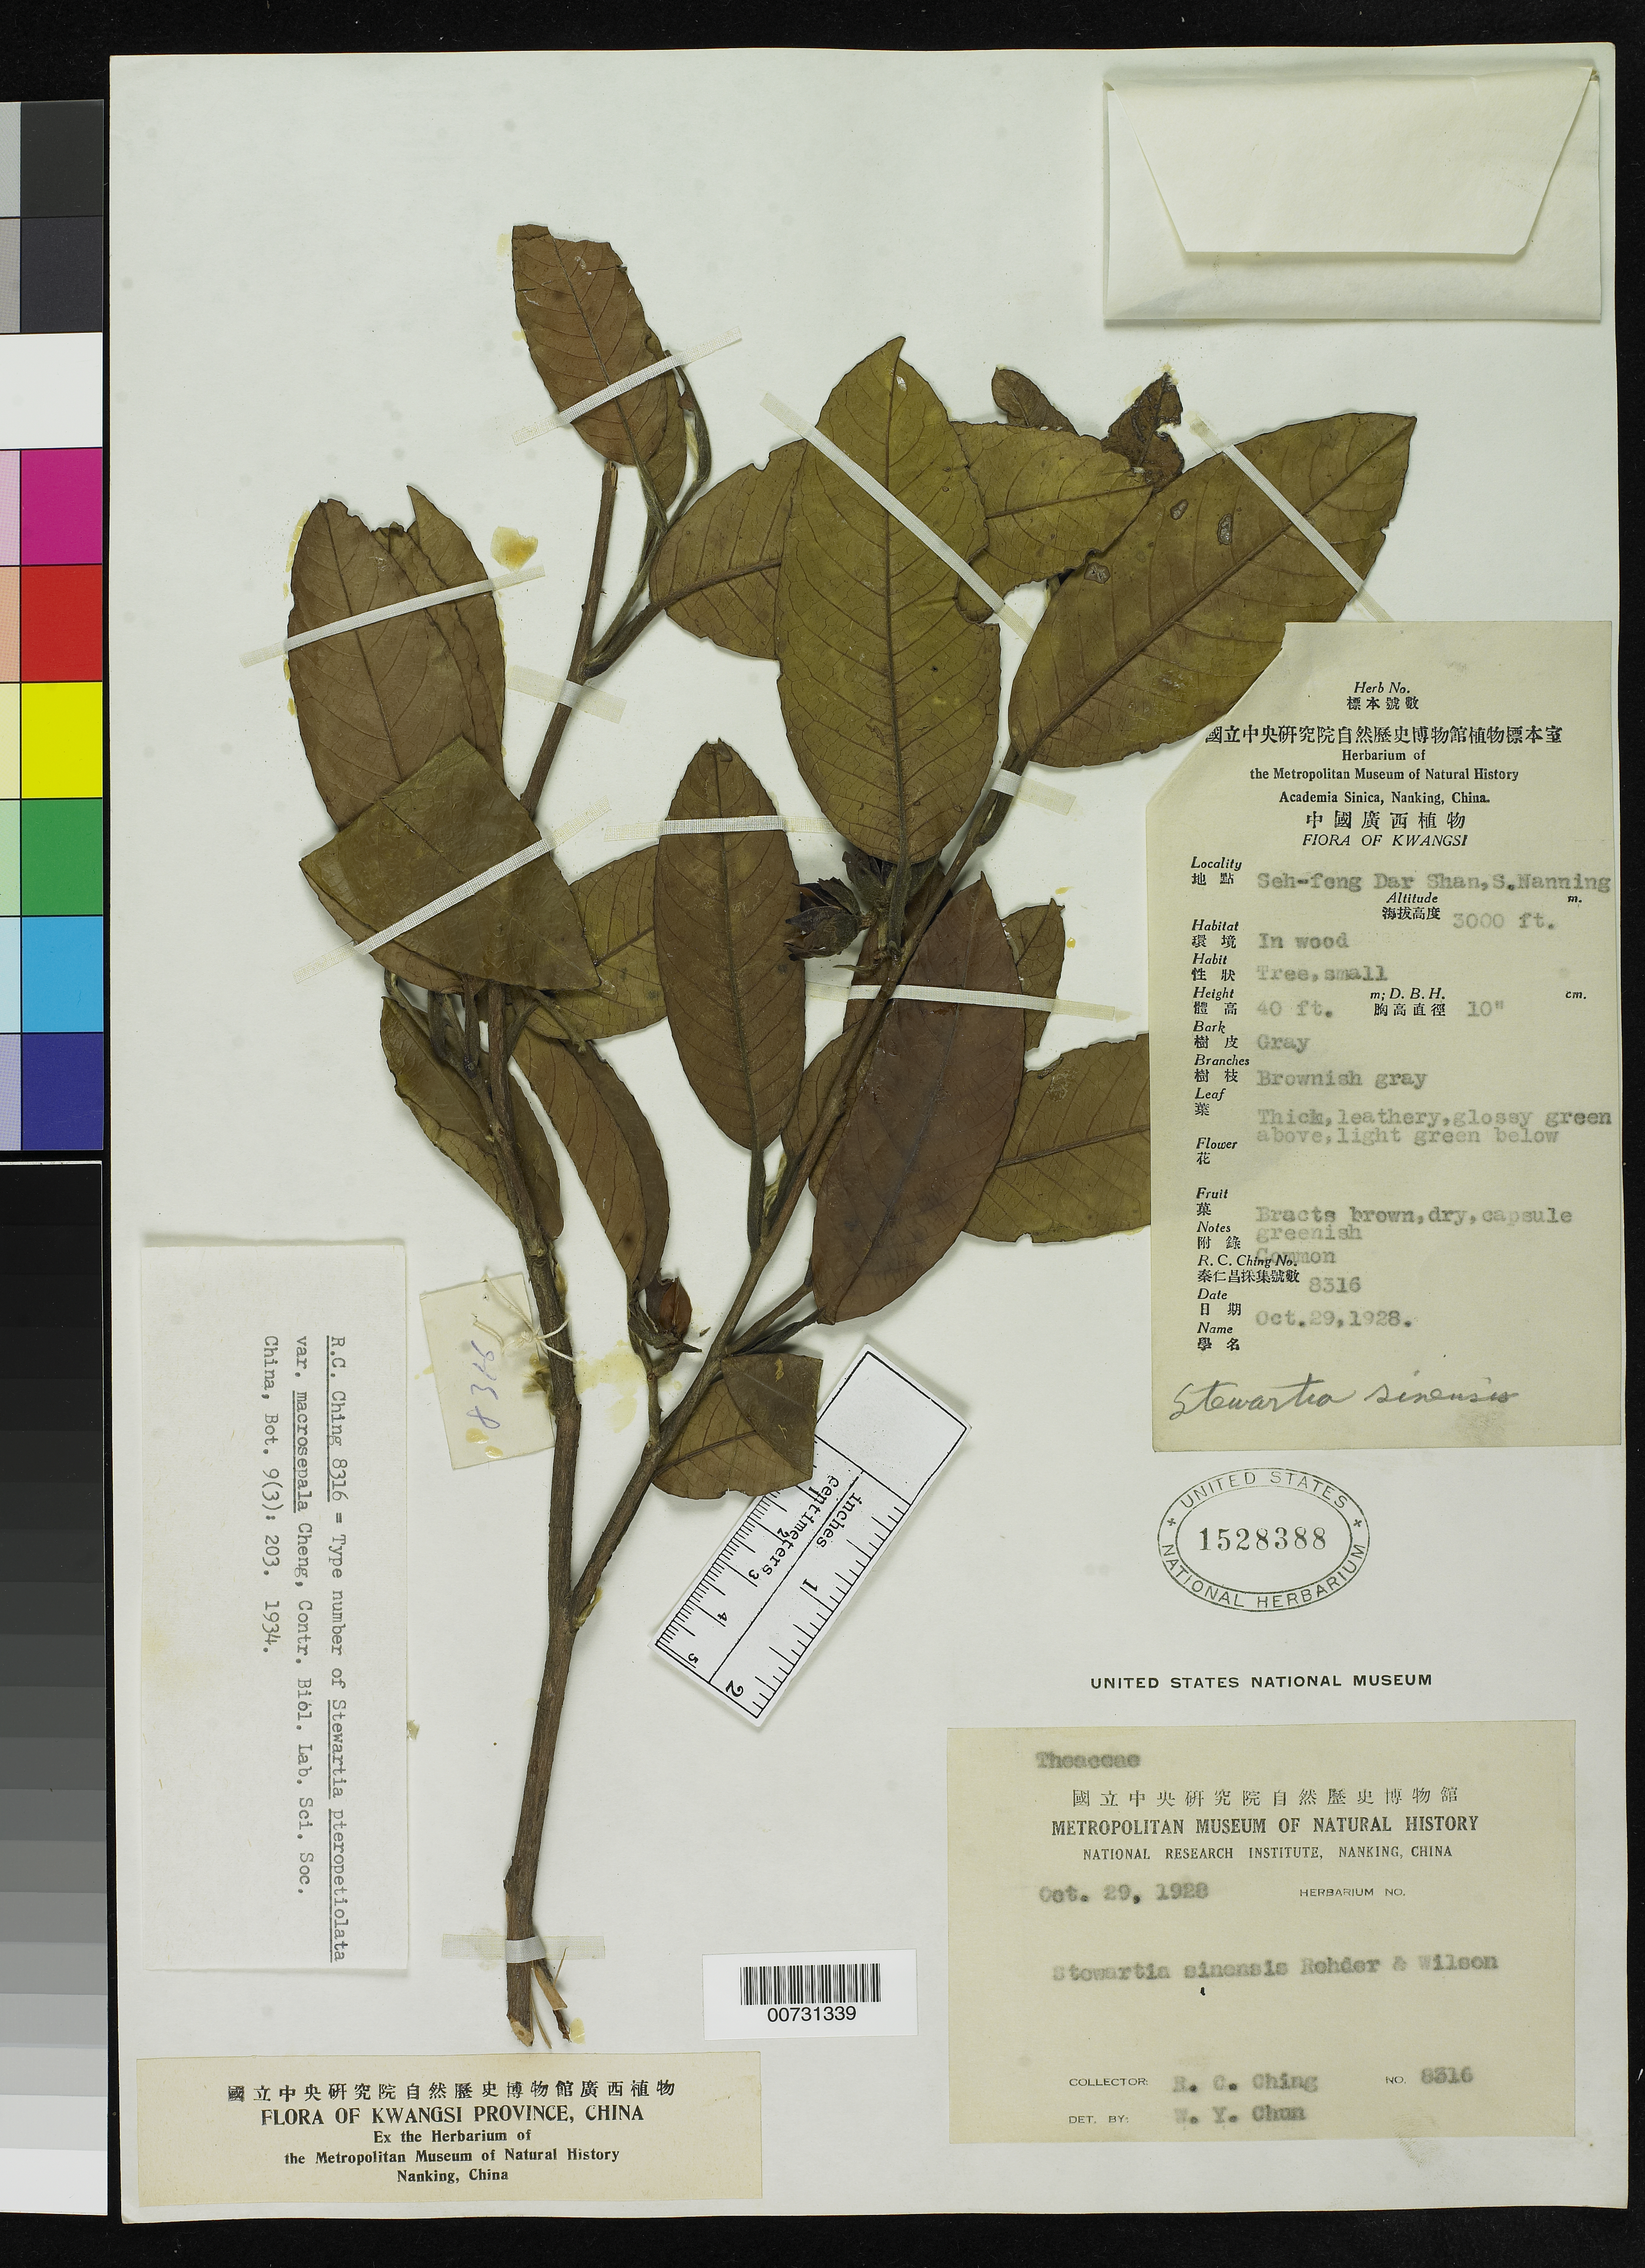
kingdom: Plantae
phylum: Tracheophyta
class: Magnoliopsida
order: Ericales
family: Theaceae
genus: Stewartia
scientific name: Stewartia pteropetiolata var. macrosepala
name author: W.C. Cheng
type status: Isosyntype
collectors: R. C. Ching & W. Y. Chun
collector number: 8316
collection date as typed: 29 Oct 1928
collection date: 1928-10-29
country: China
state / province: Guangxi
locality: Kwangsi Province, China. She-feng Dar Shan, S. Nanning.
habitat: In wood.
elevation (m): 914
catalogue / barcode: US 1528388